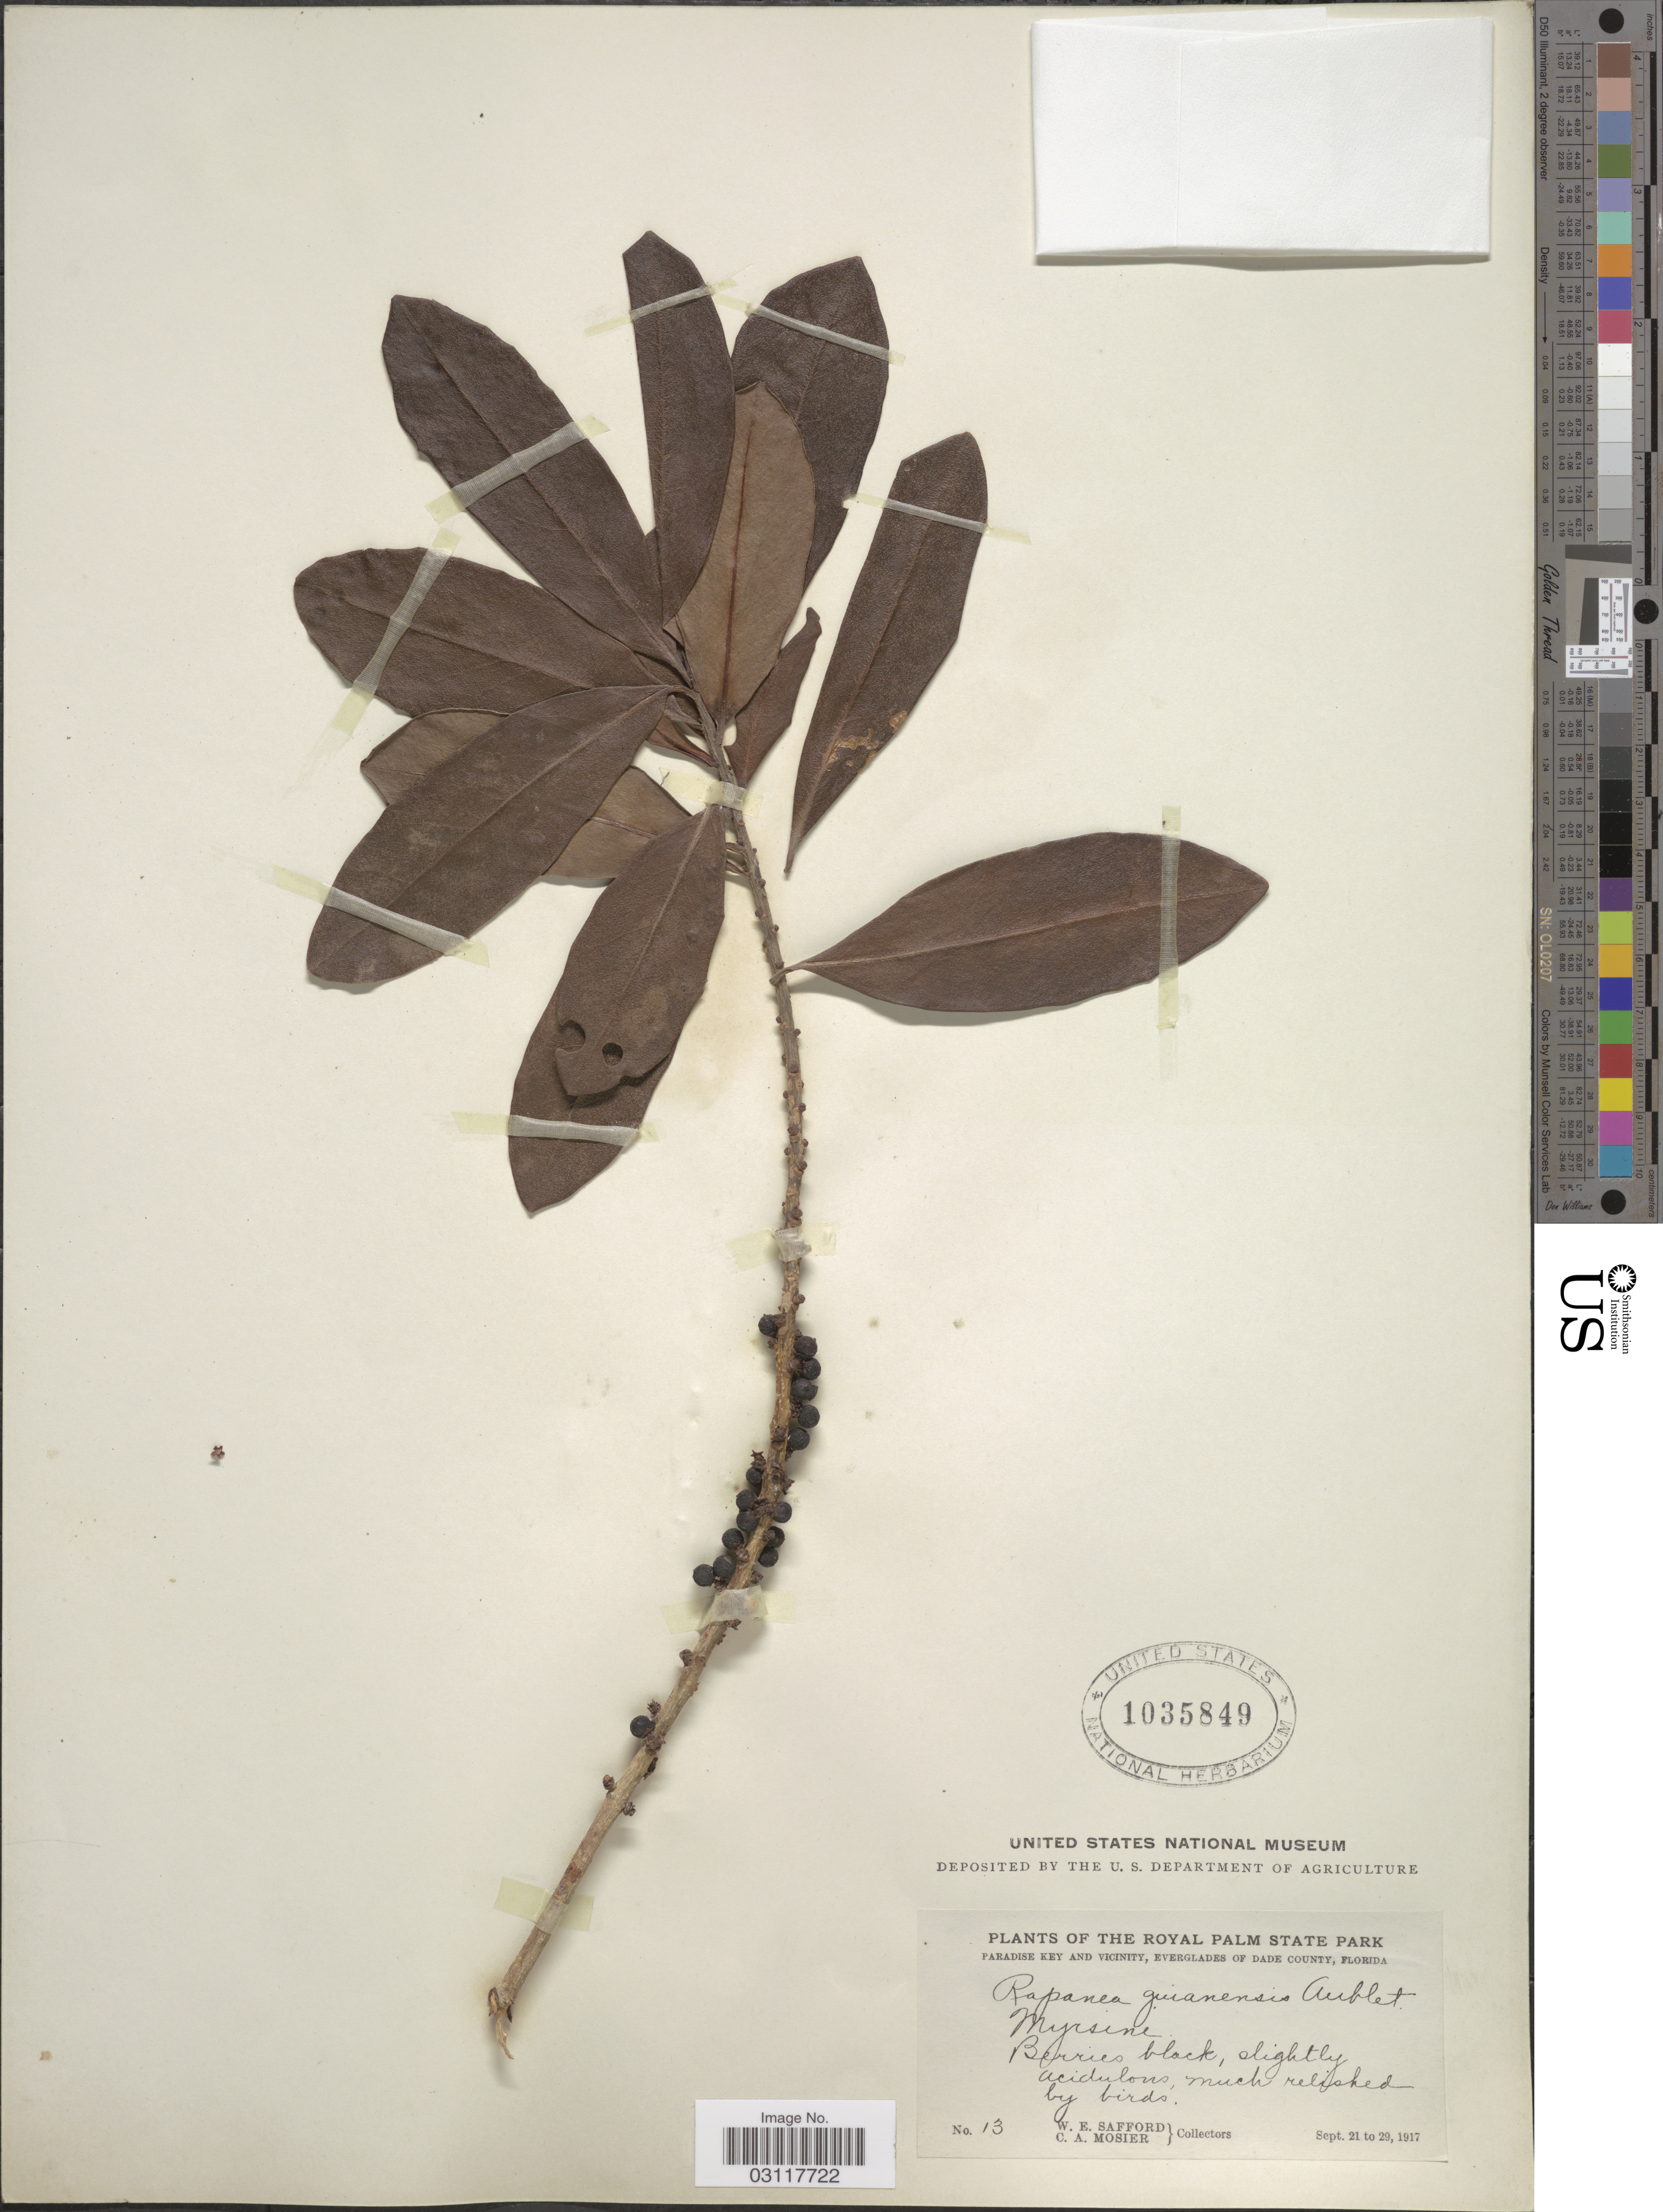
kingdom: Plantae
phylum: Tracheophyta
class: Magnoliopsida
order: Ericales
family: Primulaceae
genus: Rapanea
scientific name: Rapanea guianensis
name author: Aubl.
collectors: W. E. Safford & C. A. Mosier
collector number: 13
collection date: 1917-09-21/1917-09-29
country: United States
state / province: Florida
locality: Paradise Key and Vicinity, Everglades of Dade County, The Royal Palm State Park.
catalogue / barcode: US 1035849